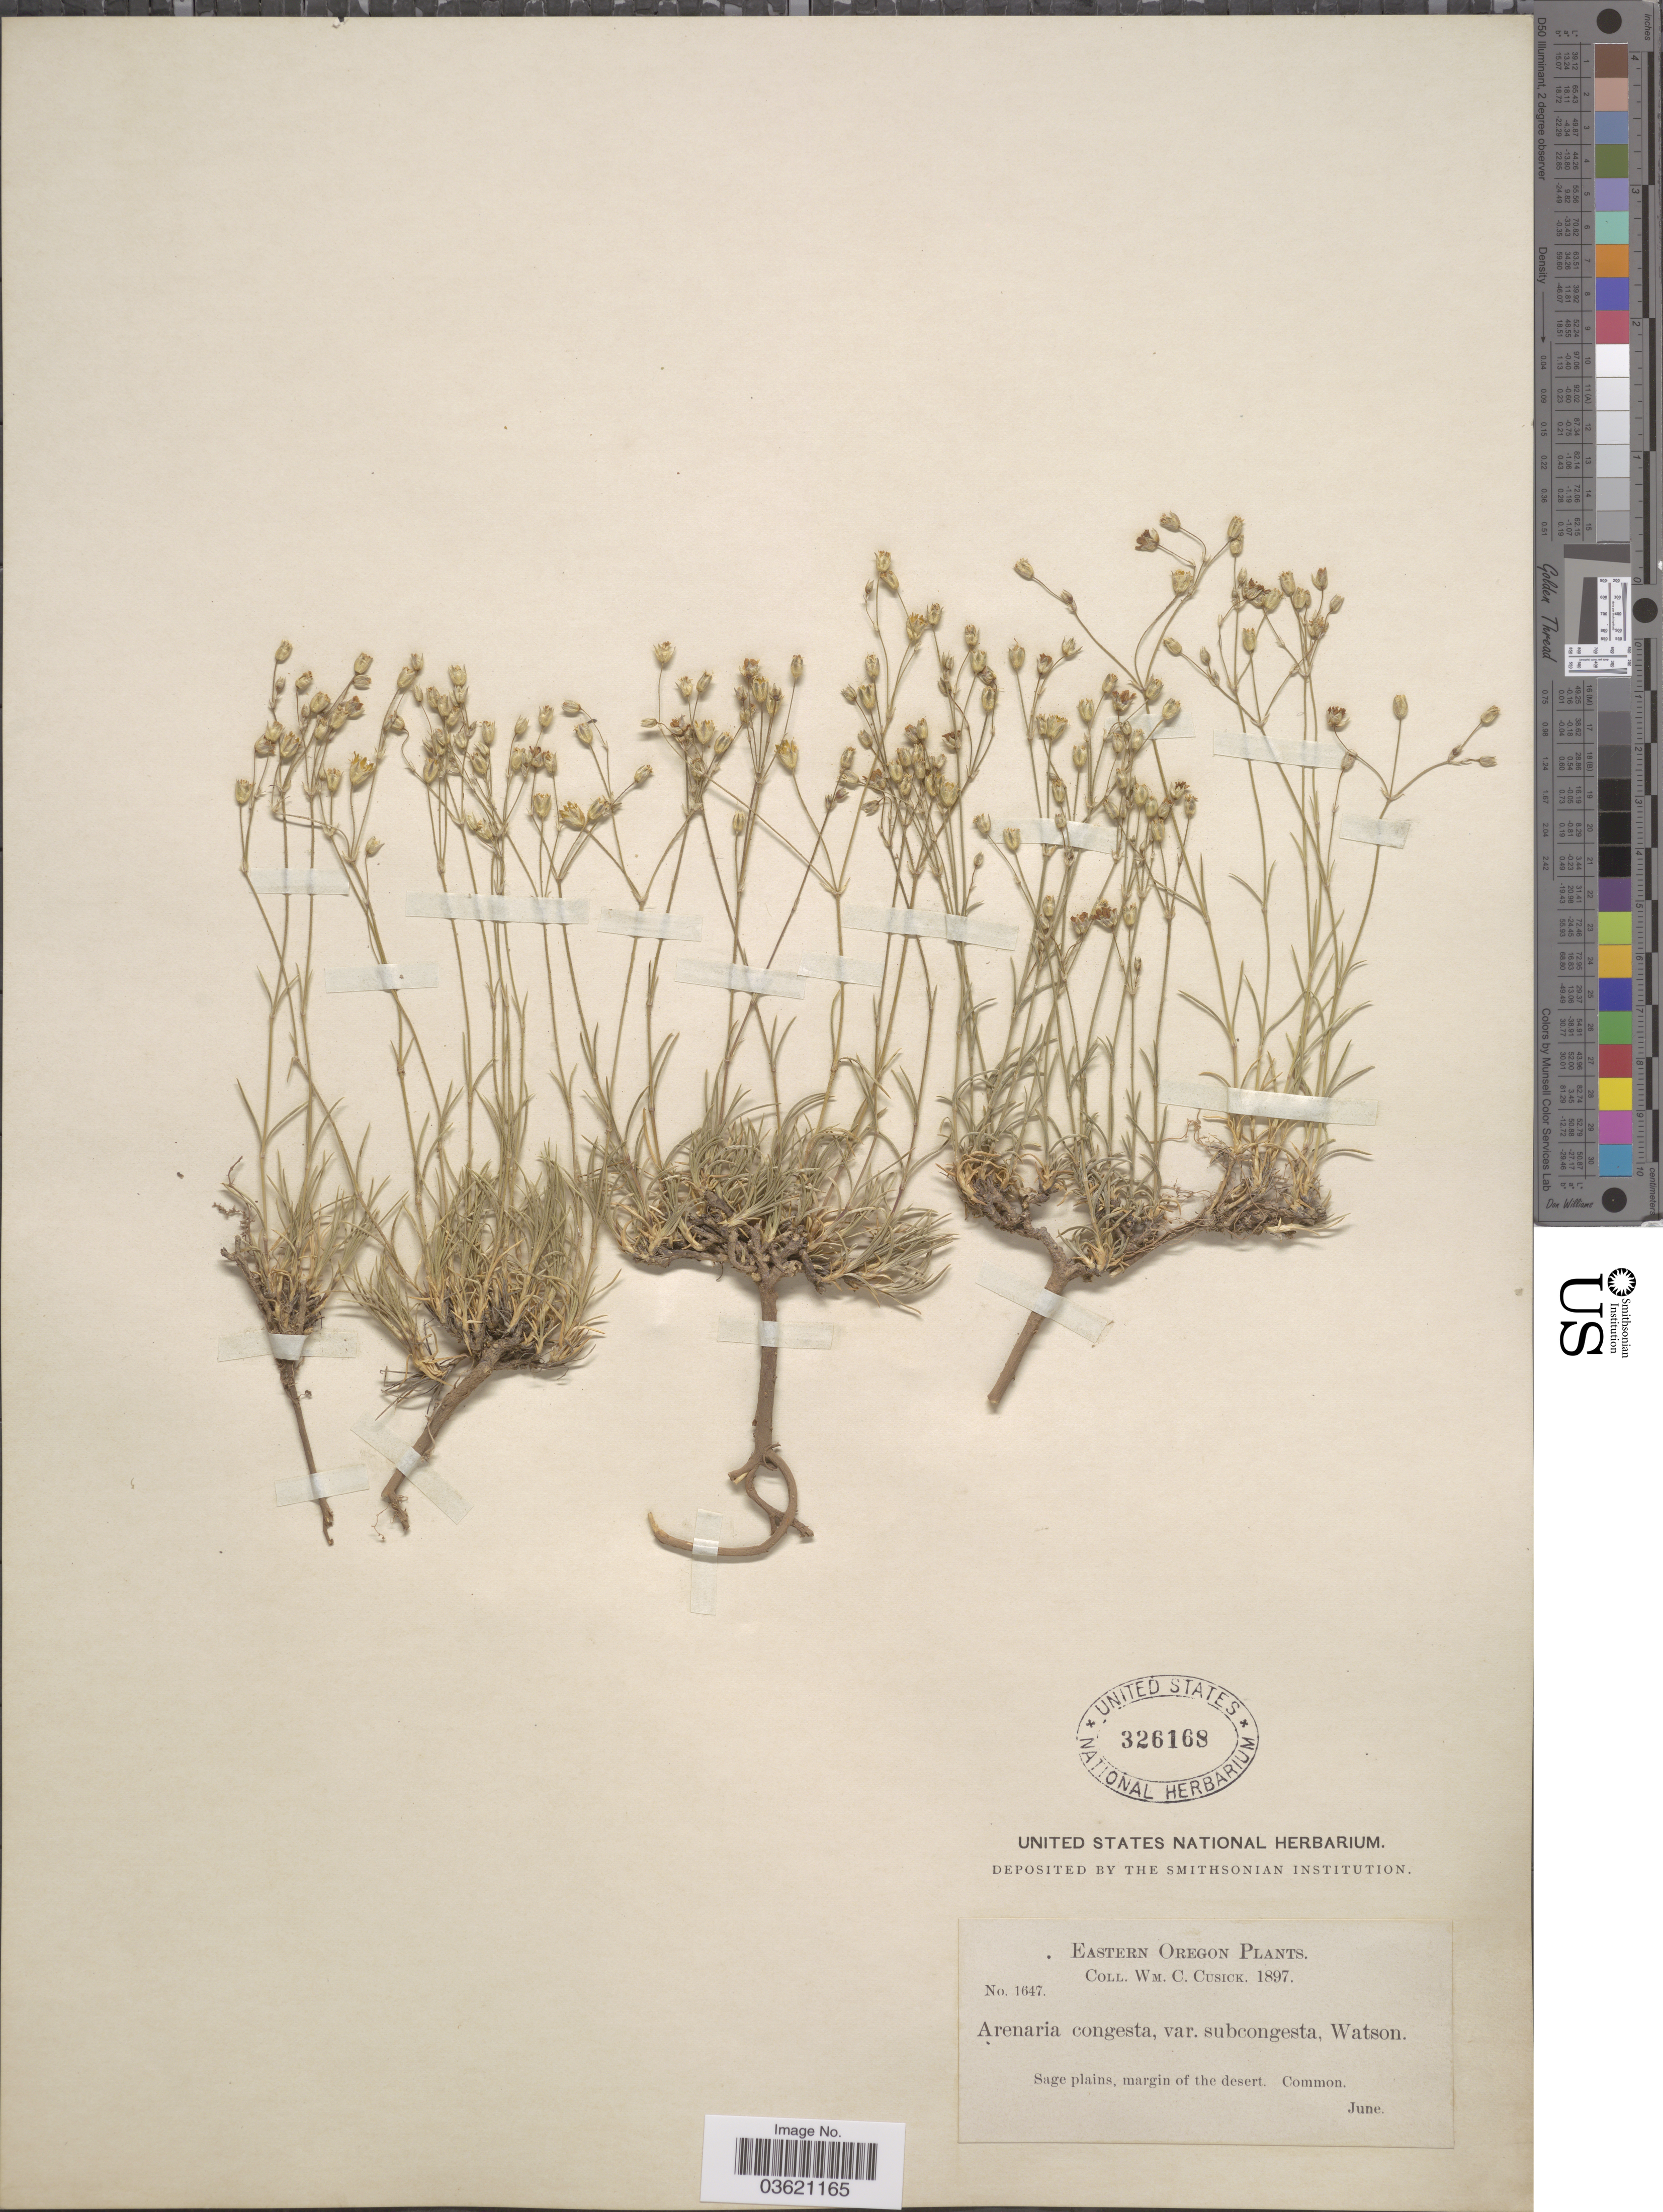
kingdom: Plantae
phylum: Tracheophyta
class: Magnoliopsida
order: Caryophyllales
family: Caryophyllaceae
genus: Eremogone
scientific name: Eremogone congesta var. prolifera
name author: (Maguire) R.L. Hartm. & Rabeler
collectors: W. C. Cusick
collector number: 1647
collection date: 1897-06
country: United States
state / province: Oregon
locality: Eastern Oregon. Sage plains, margin of the desert.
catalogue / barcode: US 326168